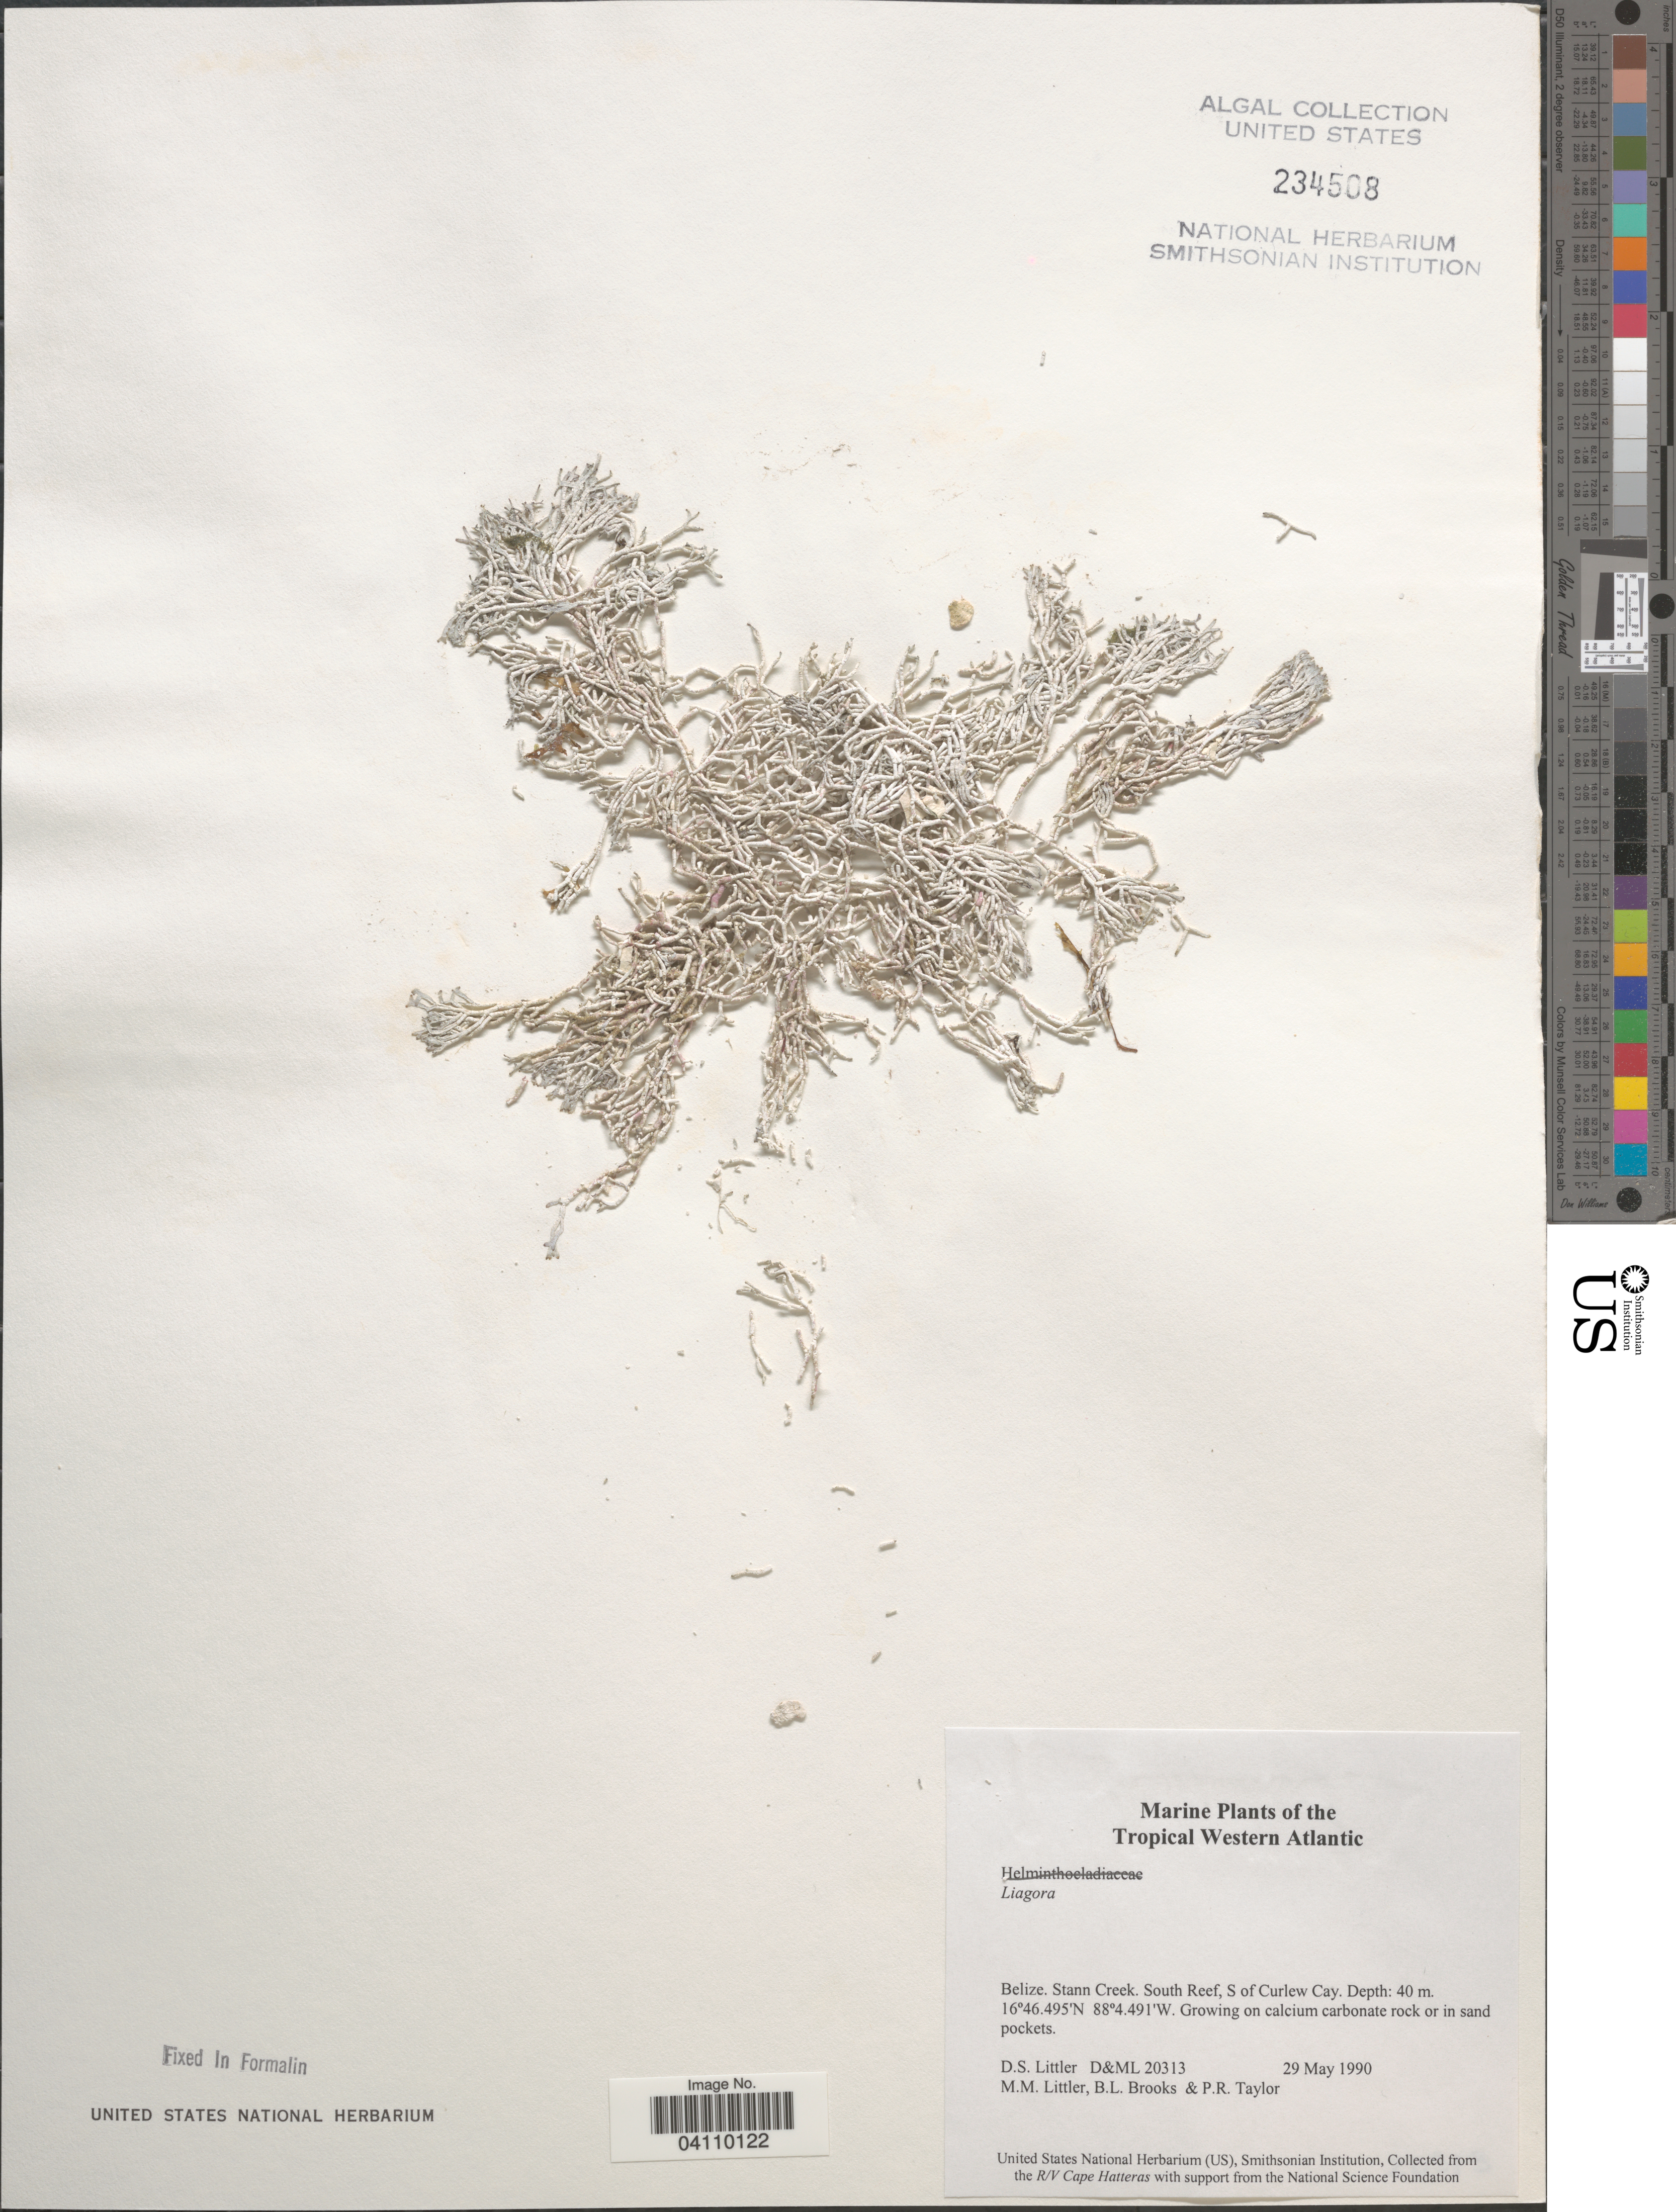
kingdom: Plantae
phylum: Rhodophyta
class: Florideophyceae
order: Nemaliales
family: Liagoraceae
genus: Liagora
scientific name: Liagora sp.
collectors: D. S. Littler, B. Brooks & P. R. Taylor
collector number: D&ML20313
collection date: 1990-05-29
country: Belize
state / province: Stann Creek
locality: The Tropical Western Atlantic. South Reef, S of Curlew Cay.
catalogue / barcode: US 234508